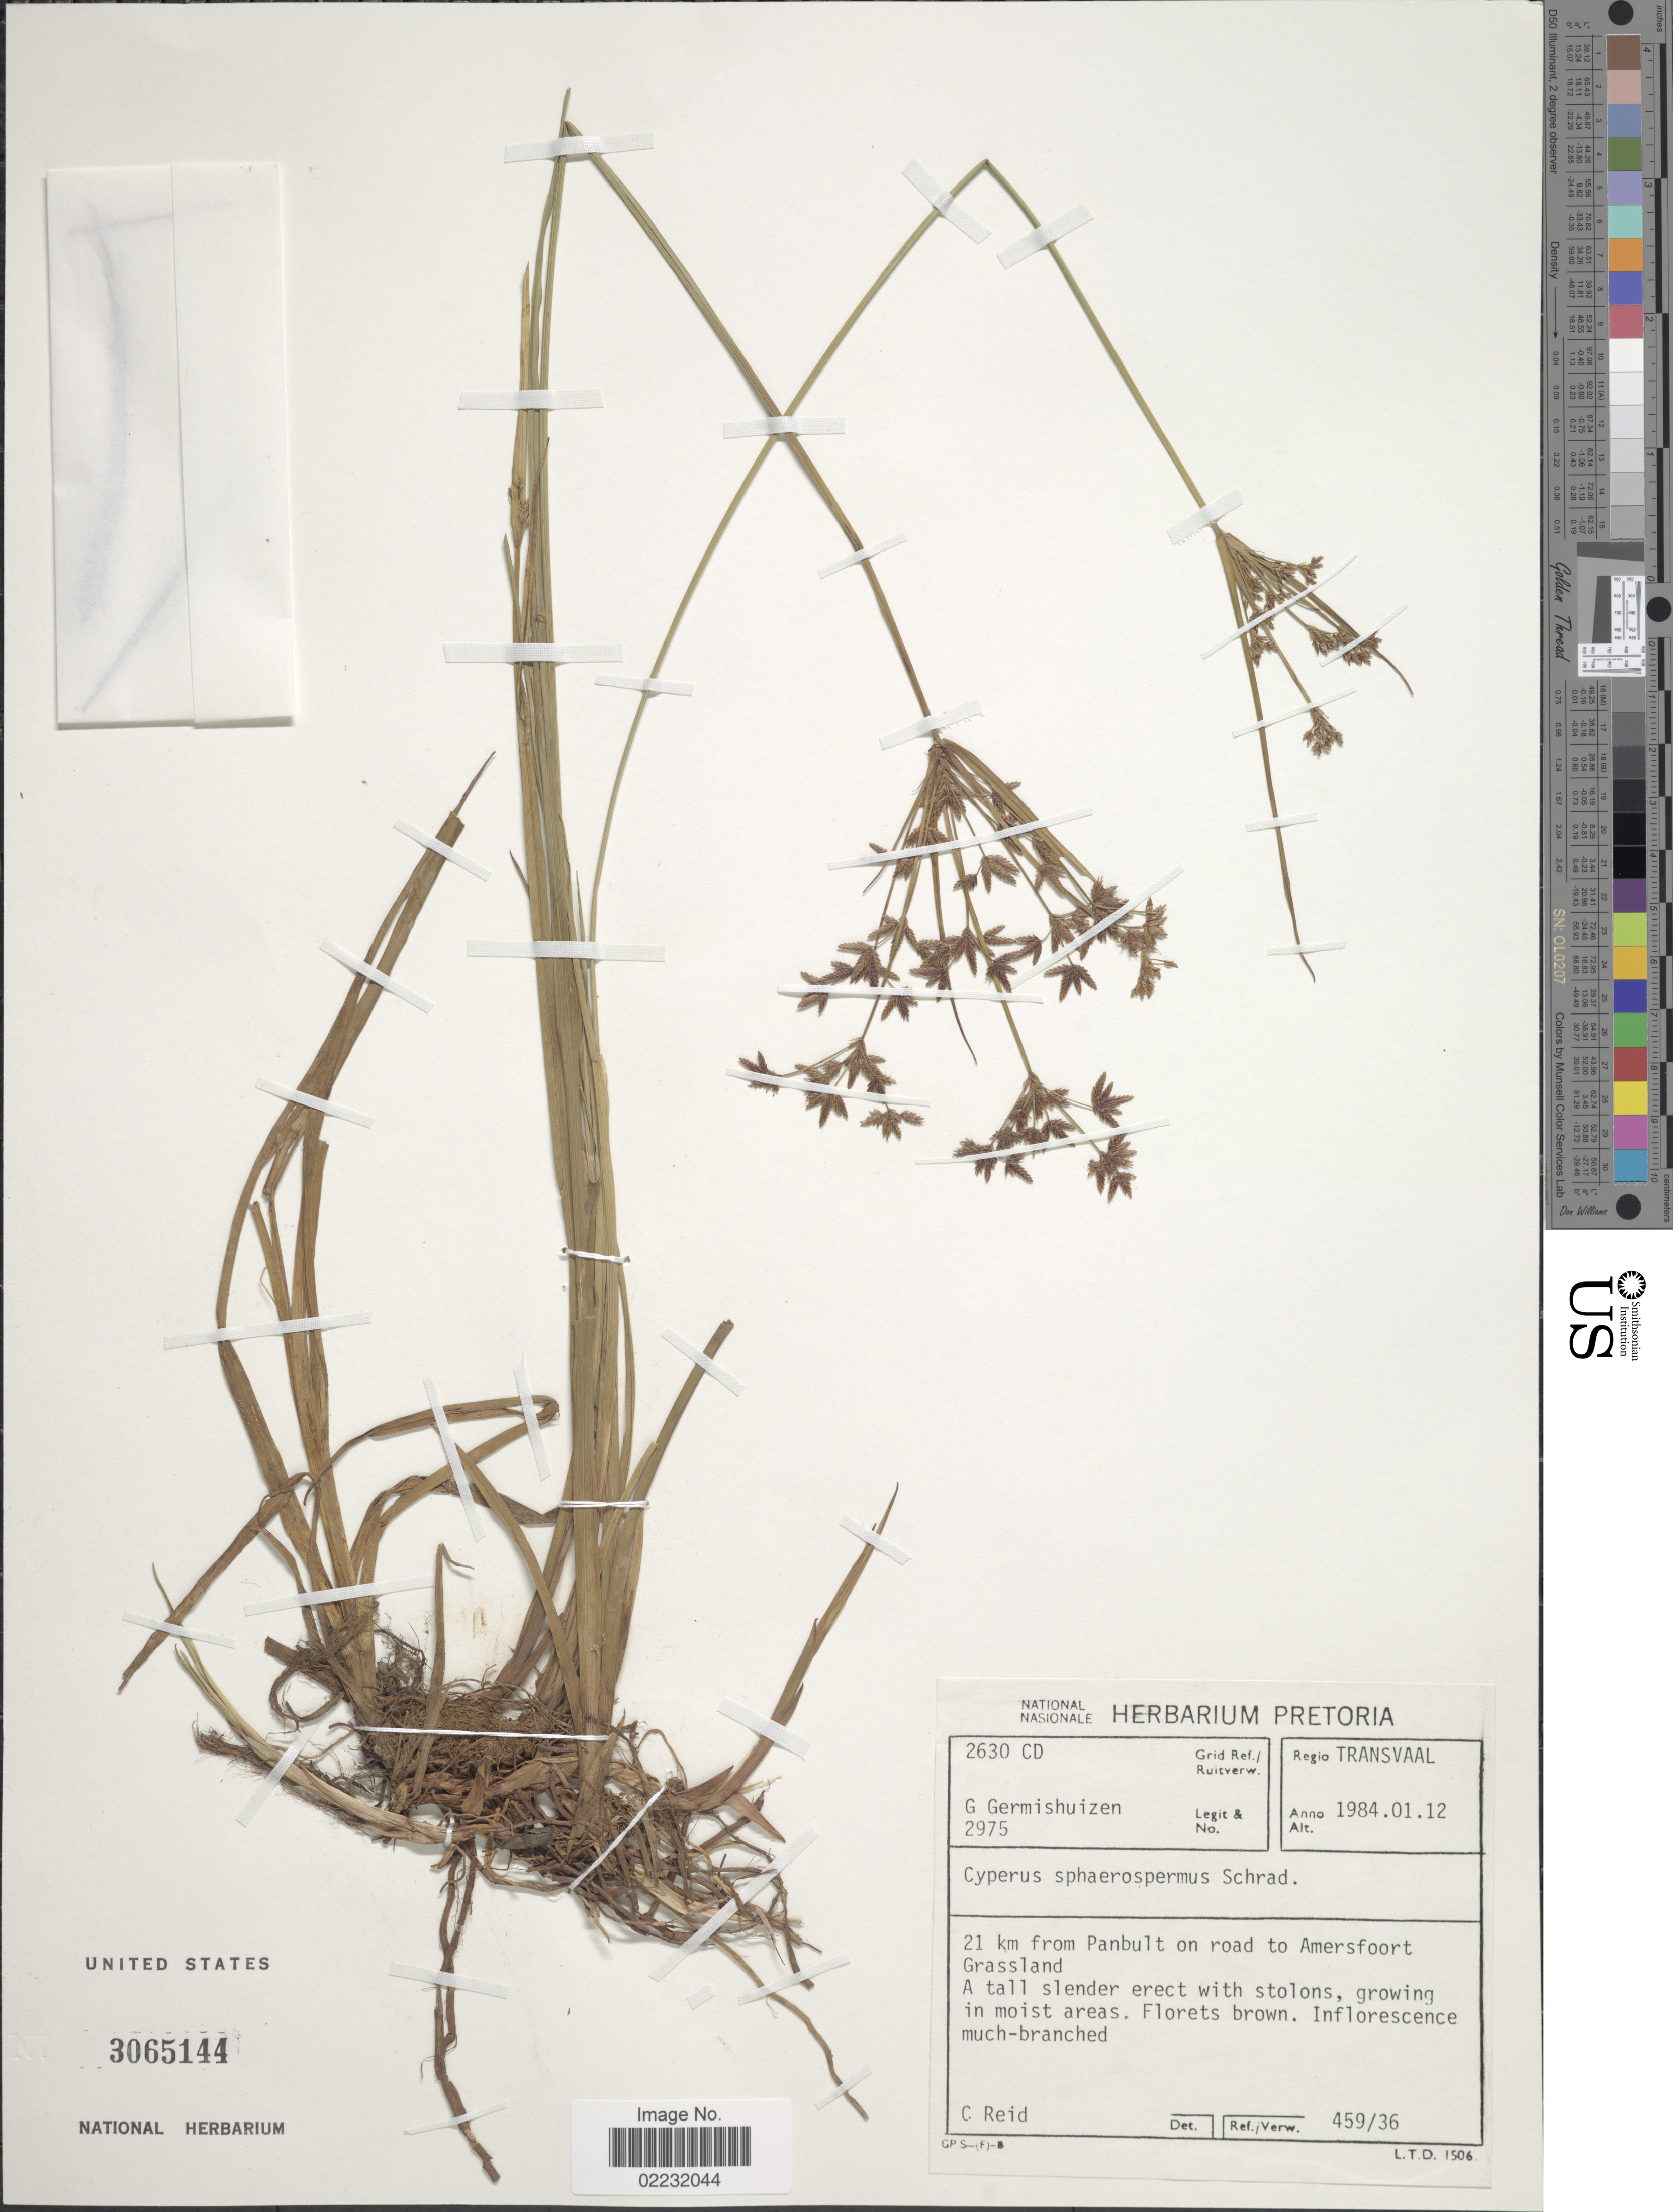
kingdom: Plantae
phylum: Tracheophyta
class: Liliopsida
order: Poales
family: Cyperaceae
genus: Cyperus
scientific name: Cyperus sphaerospermus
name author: Schrad.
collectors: G. Germishuizen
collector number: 2975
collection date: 1984-01-12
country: South Africa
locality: Regio Transvaal, 21 km from Panbult on road to Amersfoort Grassland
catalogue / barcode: US 3065144